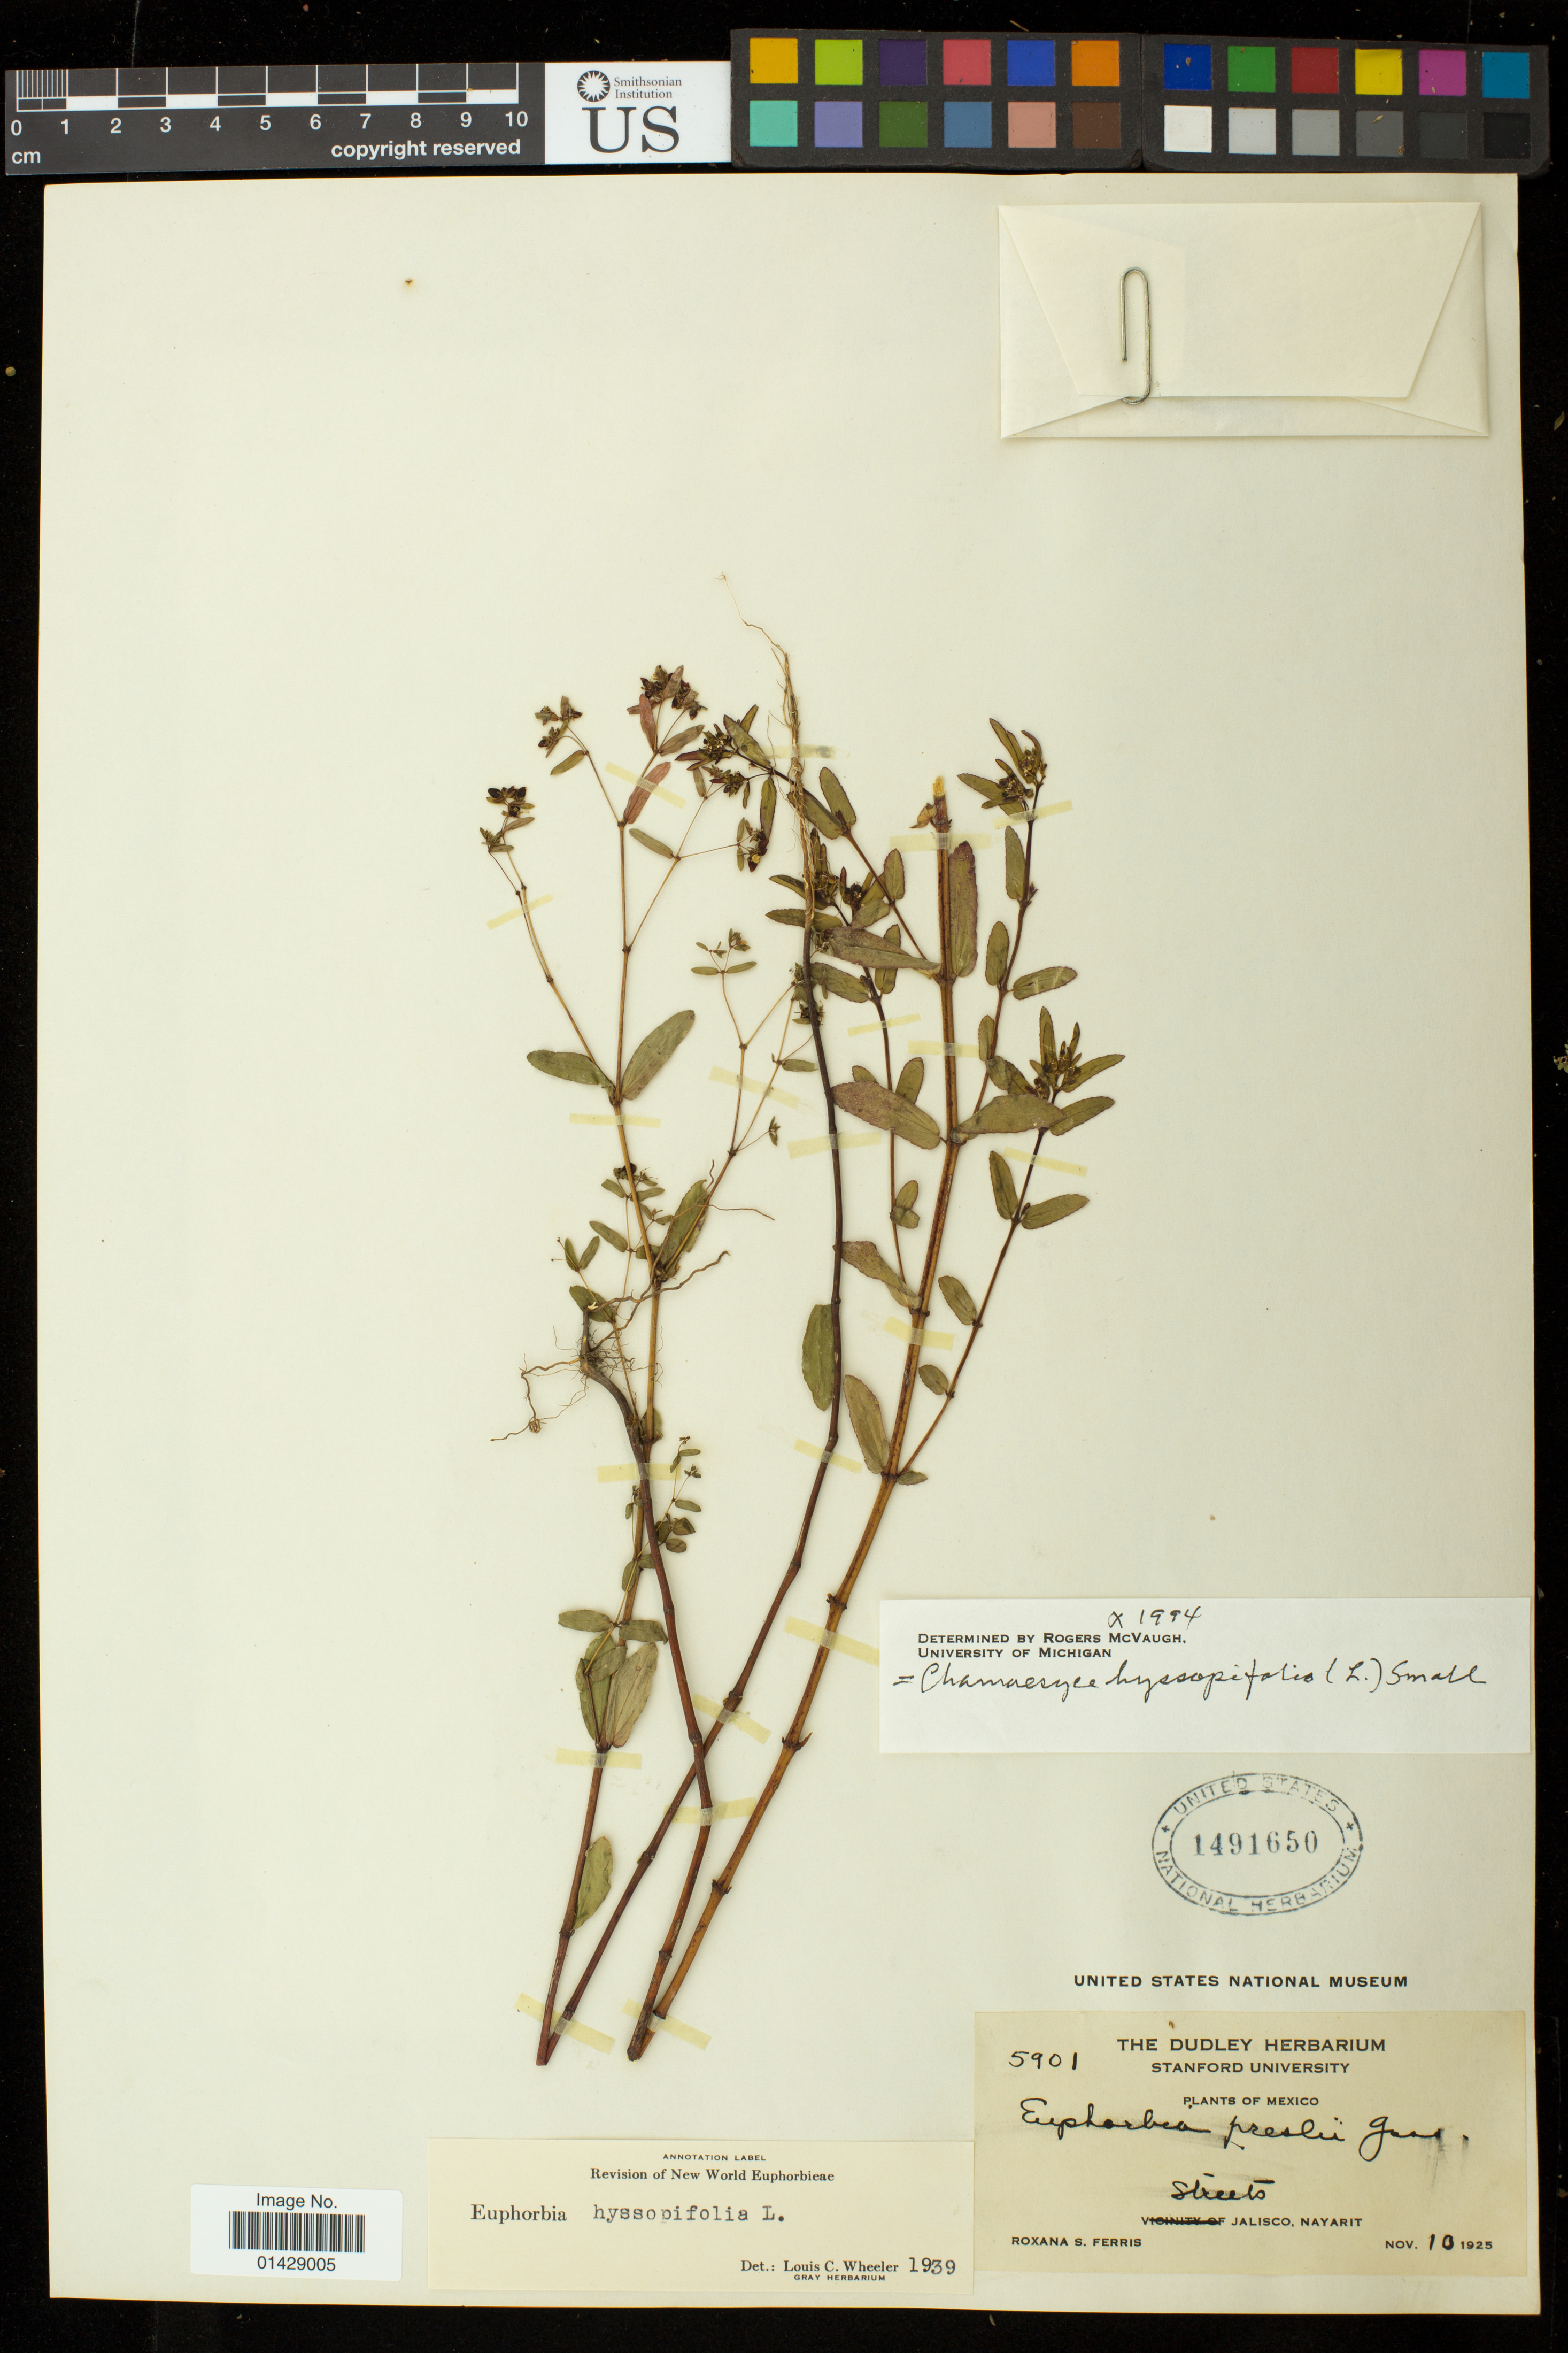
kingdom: Plantae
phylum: Tracheophyta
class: Magnoliopsida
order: Malpighiales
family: Euphorbiaceae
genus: Euphorbia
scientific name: Euphorbia hyssopifolia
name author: L.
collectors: R. S. Ferris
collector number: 5901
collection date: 1925-11-10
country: Mexico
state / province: Nayarit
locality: streets of Jalisco [Xalisco]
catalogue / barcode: US 1491650